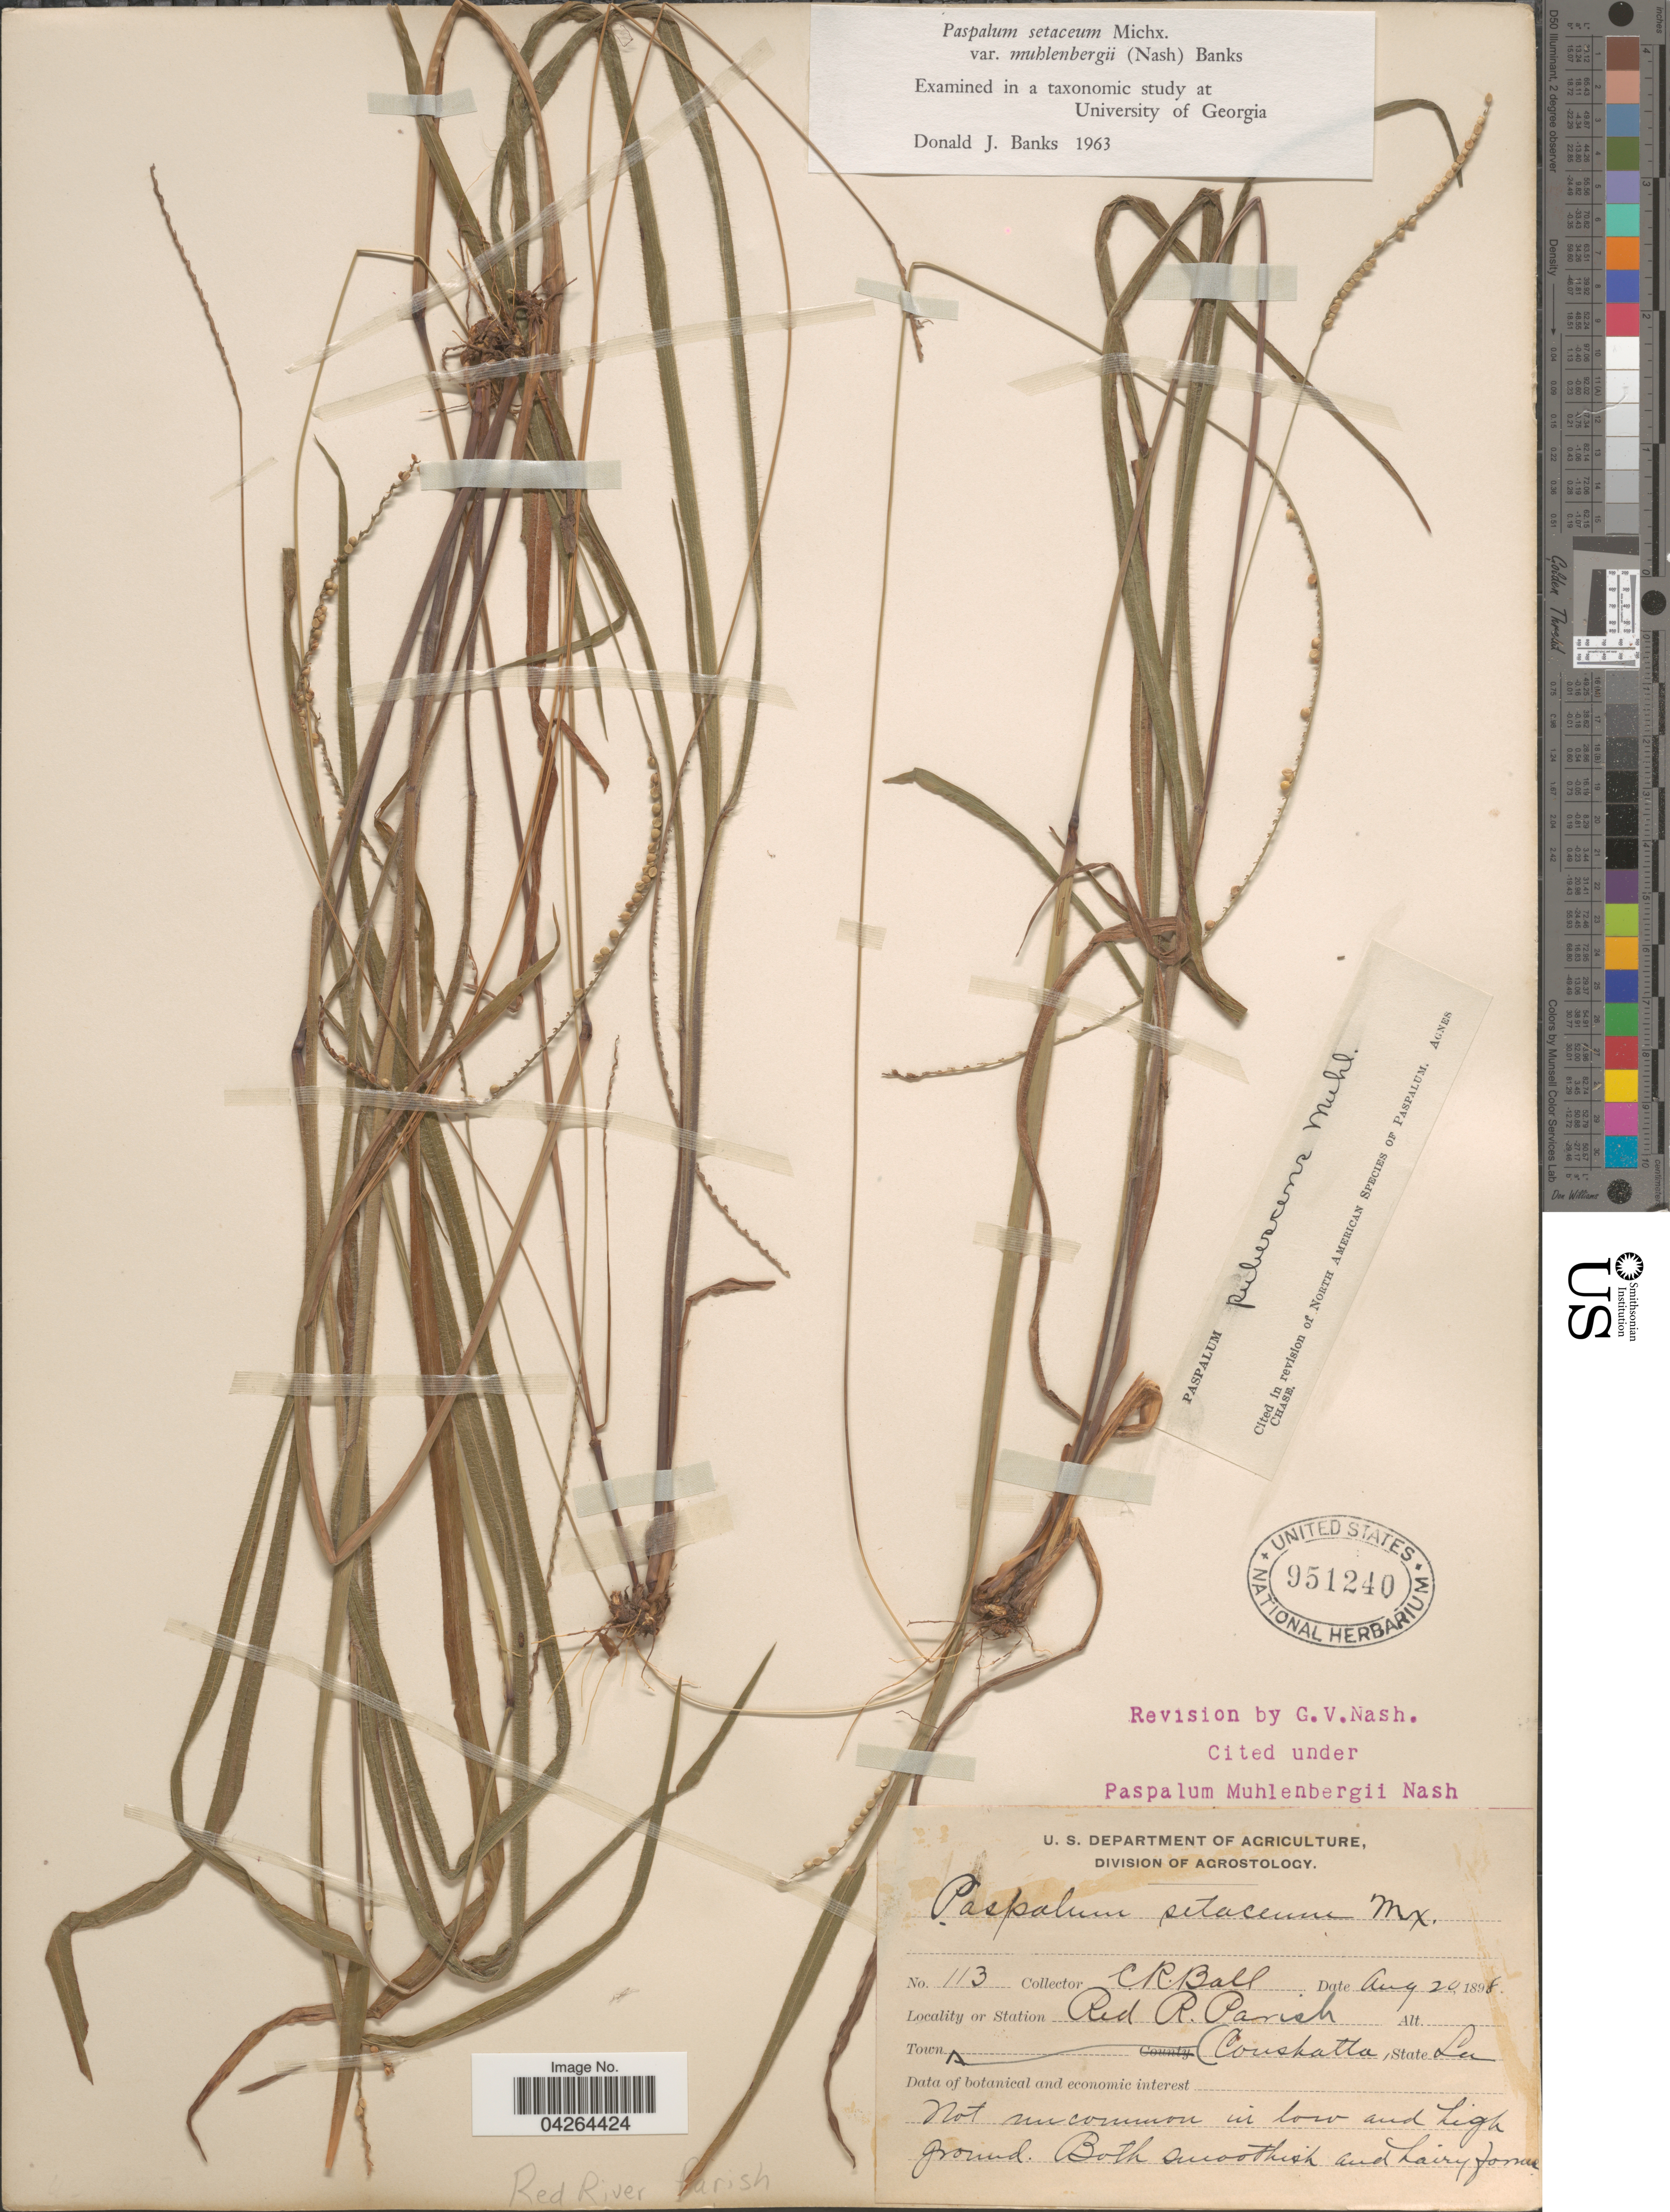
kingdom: Plantae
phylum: Tracheophyta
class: Liliopsida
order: Poales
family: Poaceae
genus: Paspalum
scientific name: Paspalum setaceum var. muhlenbergii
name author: (Nash) D.J. Banks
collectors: C. R. Ball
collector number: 113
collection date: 1898-08-20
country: United States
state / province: Louisiana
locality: Red River Parish.Town Coushatta.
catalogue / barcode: US 951240